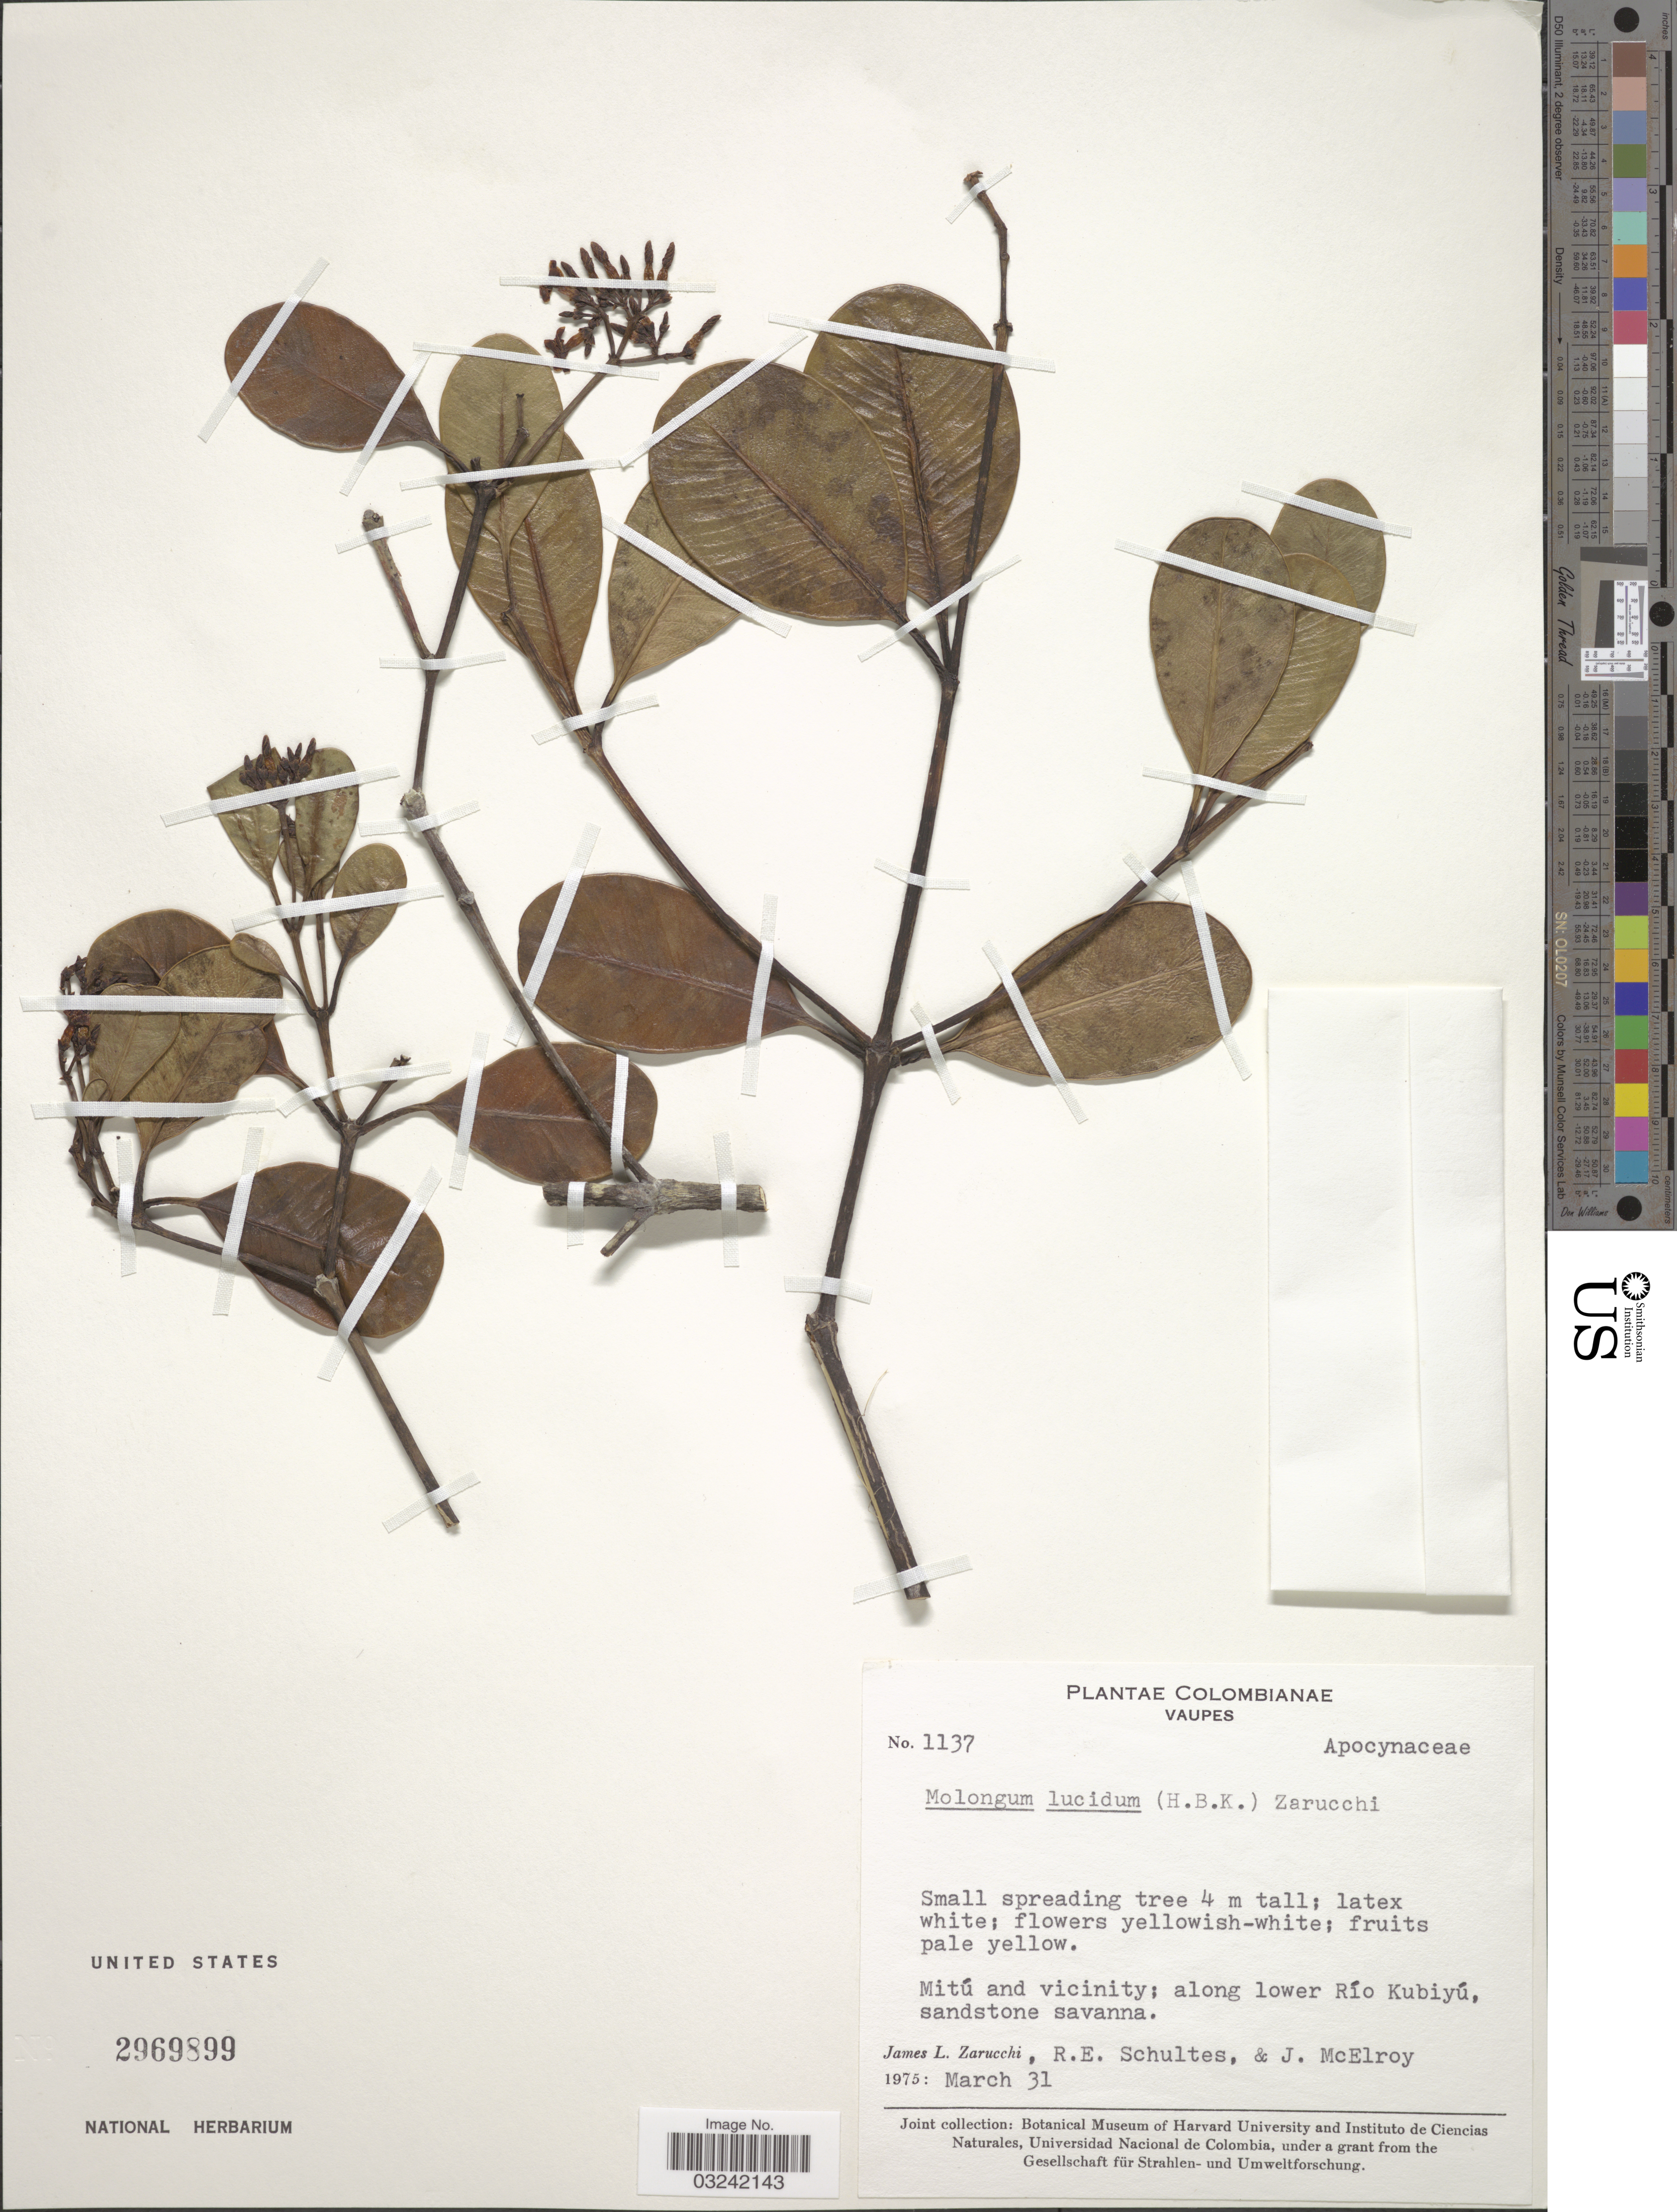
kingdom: Plantae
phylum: Tracheophyta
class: Magnoliopsida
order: Gentianales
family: Apocynaceae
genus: Molongum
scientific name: Molongum lucidum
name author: (Kunth) Zarucchi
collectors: J. L. Zarucchi, R. E. Schultes & J. B. McElroy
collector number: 1137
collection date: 1975-03-31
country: Colombia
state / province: Vaupés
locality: Mitú and vicinity; along lower Río Kubiyú.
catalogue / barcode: US 2969899